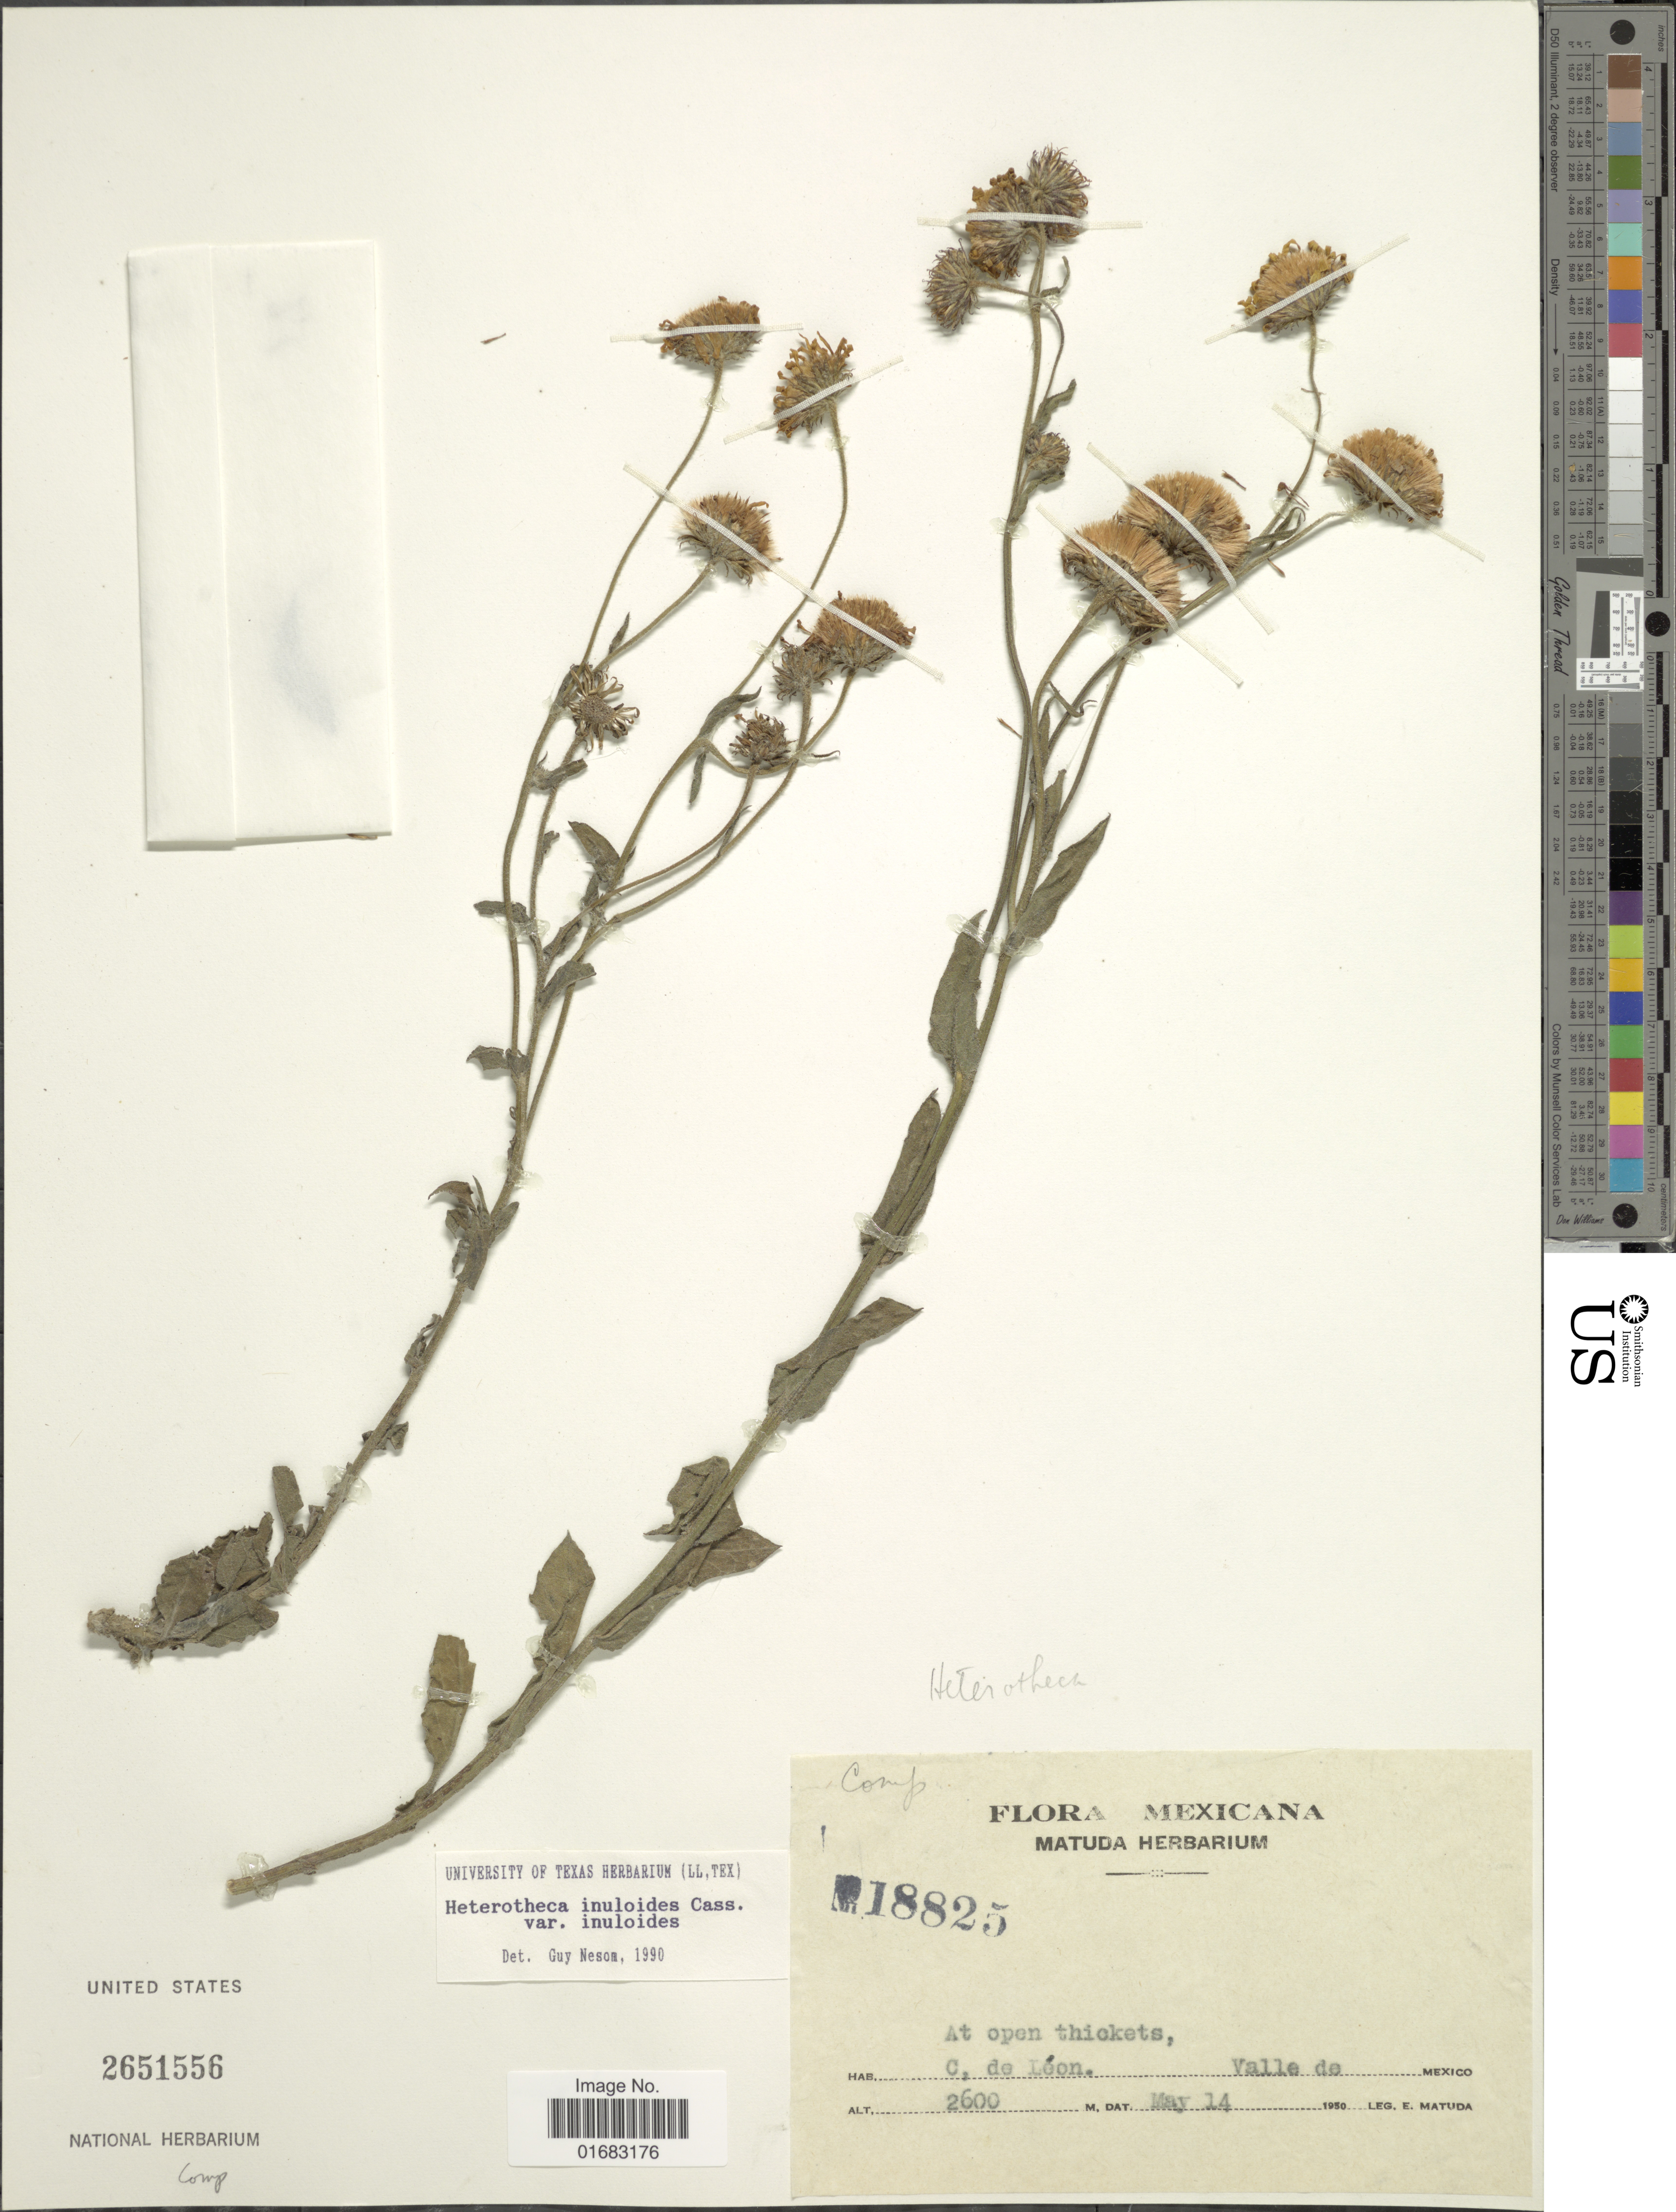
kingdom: Plantae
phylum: Tracheophyta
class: Magnoliopsida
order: Asterales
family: Asteraceae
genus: Heterotheca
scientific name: Heterotheca inuloides var. inuloides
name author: Cass.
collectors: E. Matuda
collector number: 18825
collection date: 1950-05-15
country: Mexico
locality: C, de Leon. Valle de Mexico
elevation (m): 2600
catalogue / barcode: US 2651556